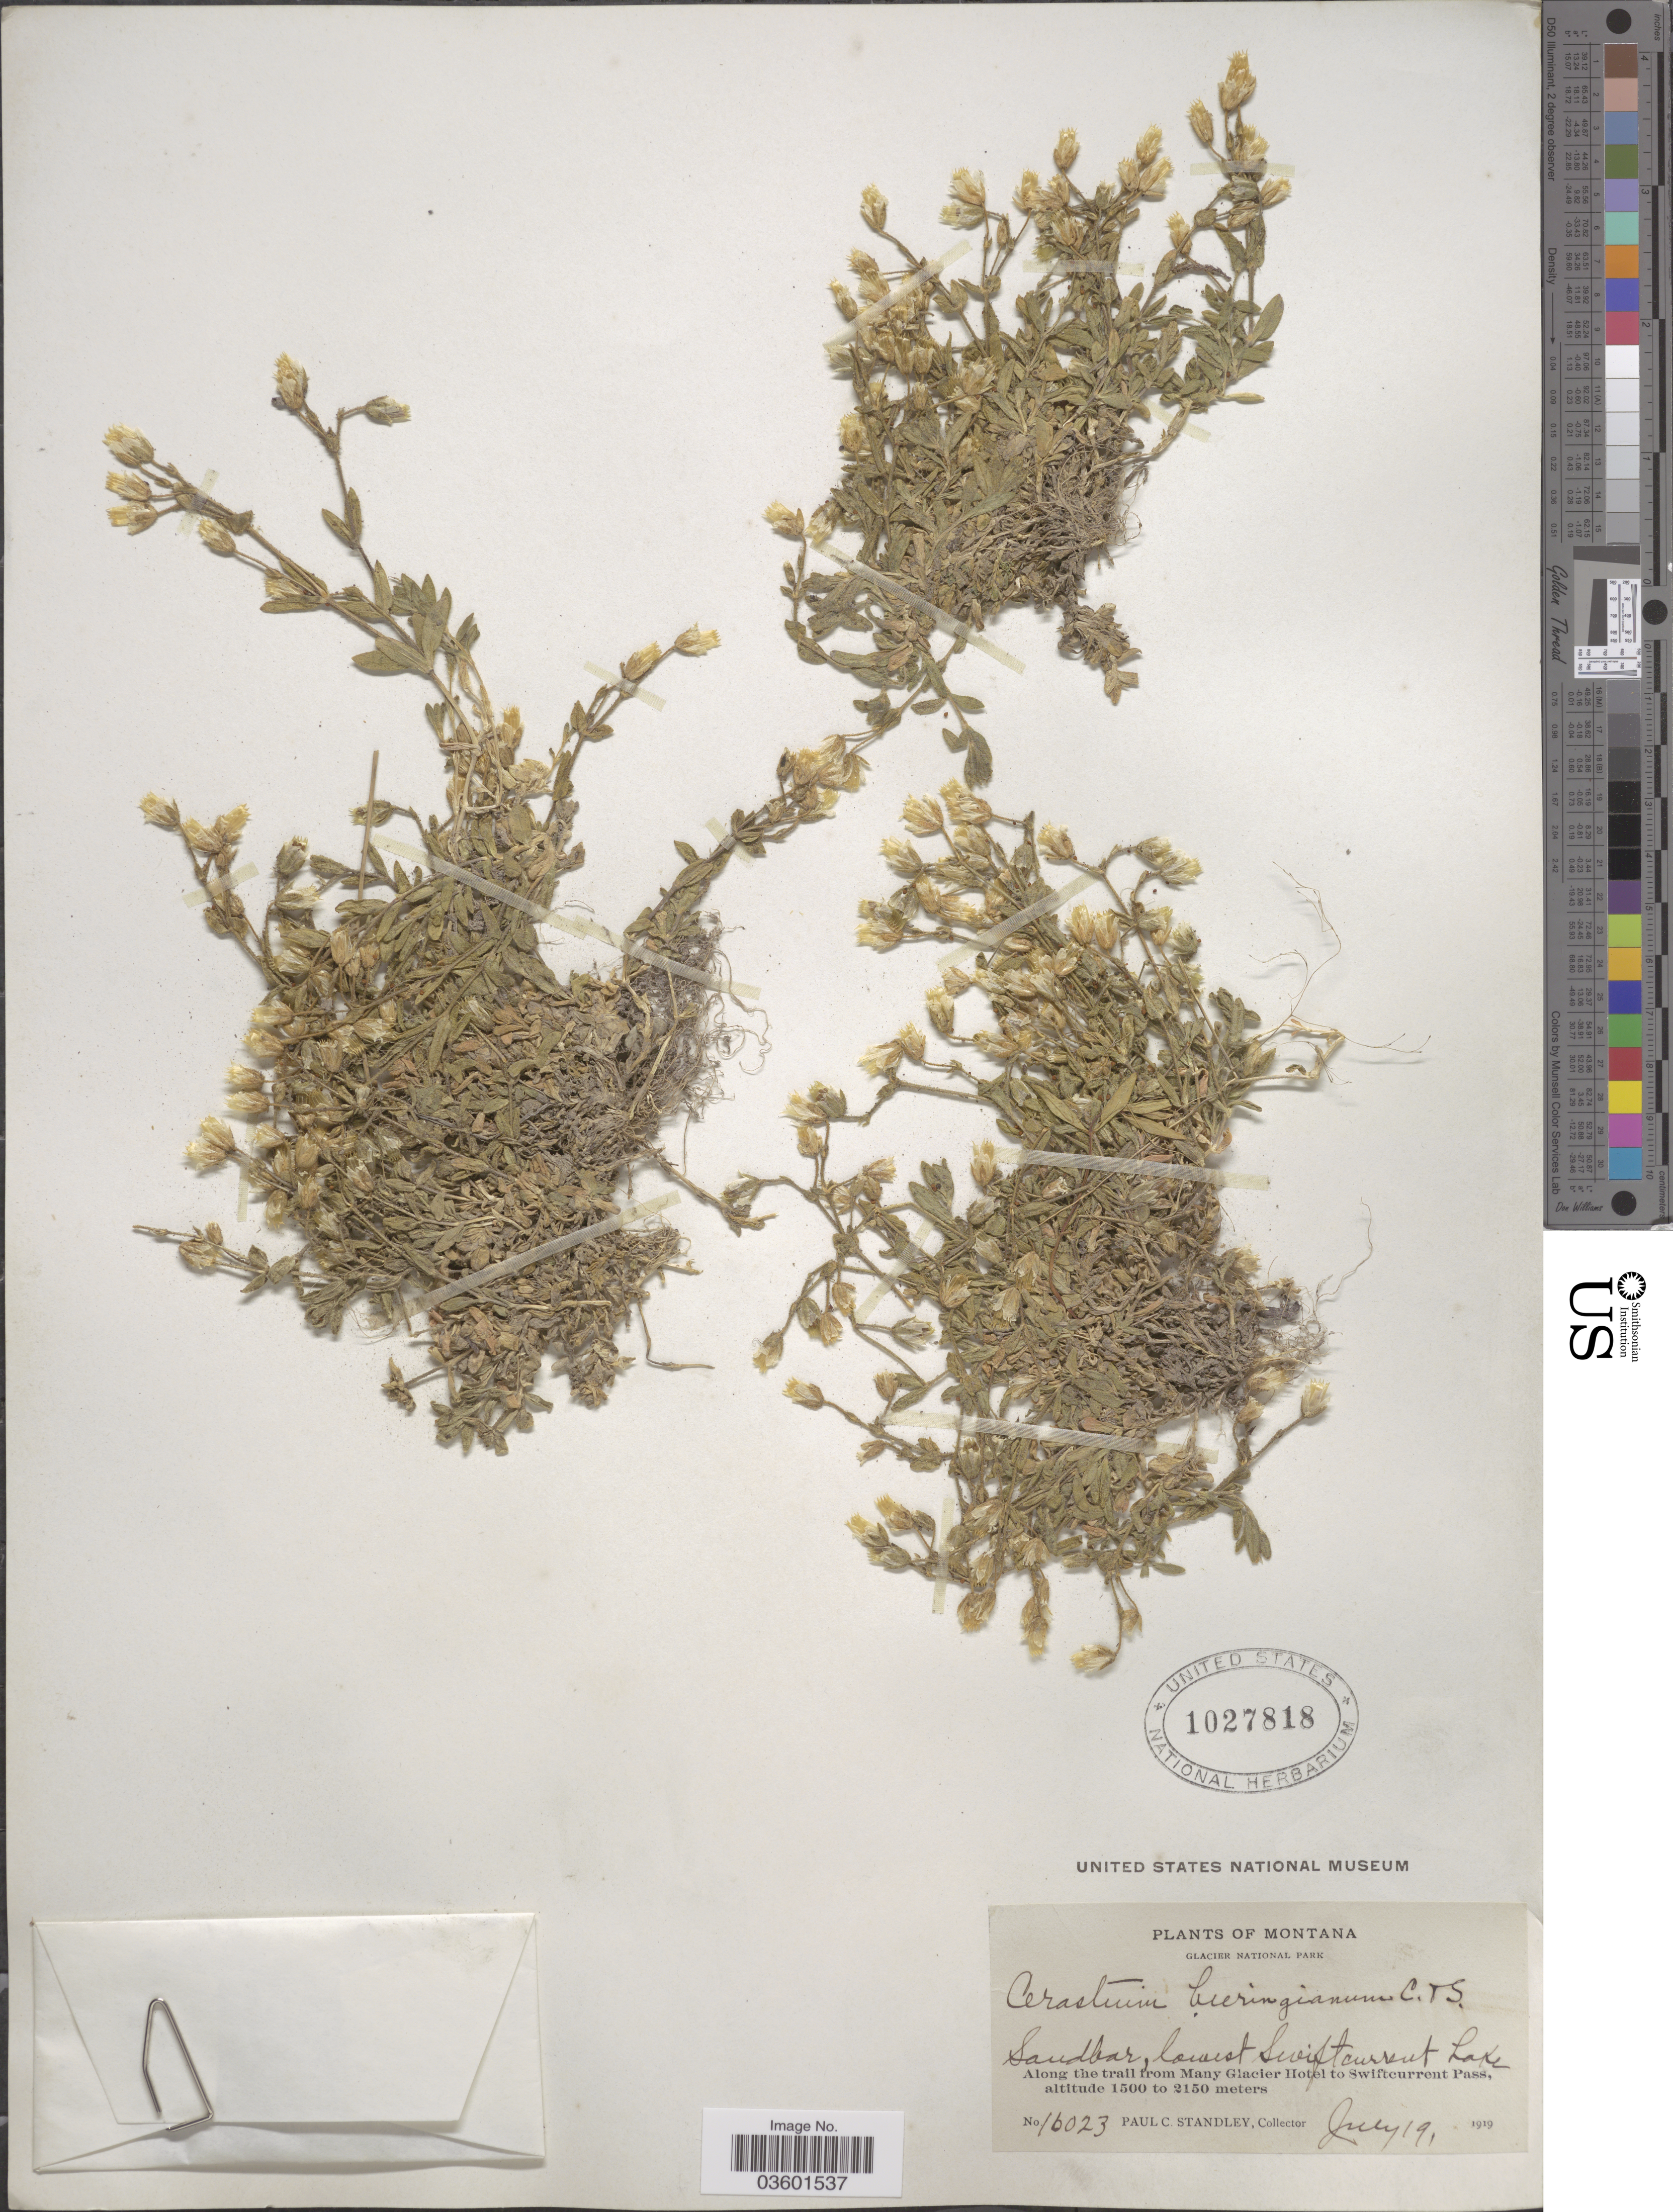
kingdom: Plantae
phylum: Tracheophyta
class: Magnoliopsida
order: Caryophyllales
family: Caryophyllaceae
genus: Cerastium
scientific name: Cerastium beeringianum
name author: Cham. & Schltdl.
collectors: P. C. Standley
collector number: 16023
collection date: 1919-07-19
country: United States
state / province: Montana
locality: Glacier National Park. Sandbar, lowest Swiftcurrent Lake. Along the trail from Many Glacier Hotel to Swiftcurrent Pass.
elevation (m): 1500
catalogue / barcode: US 1027818